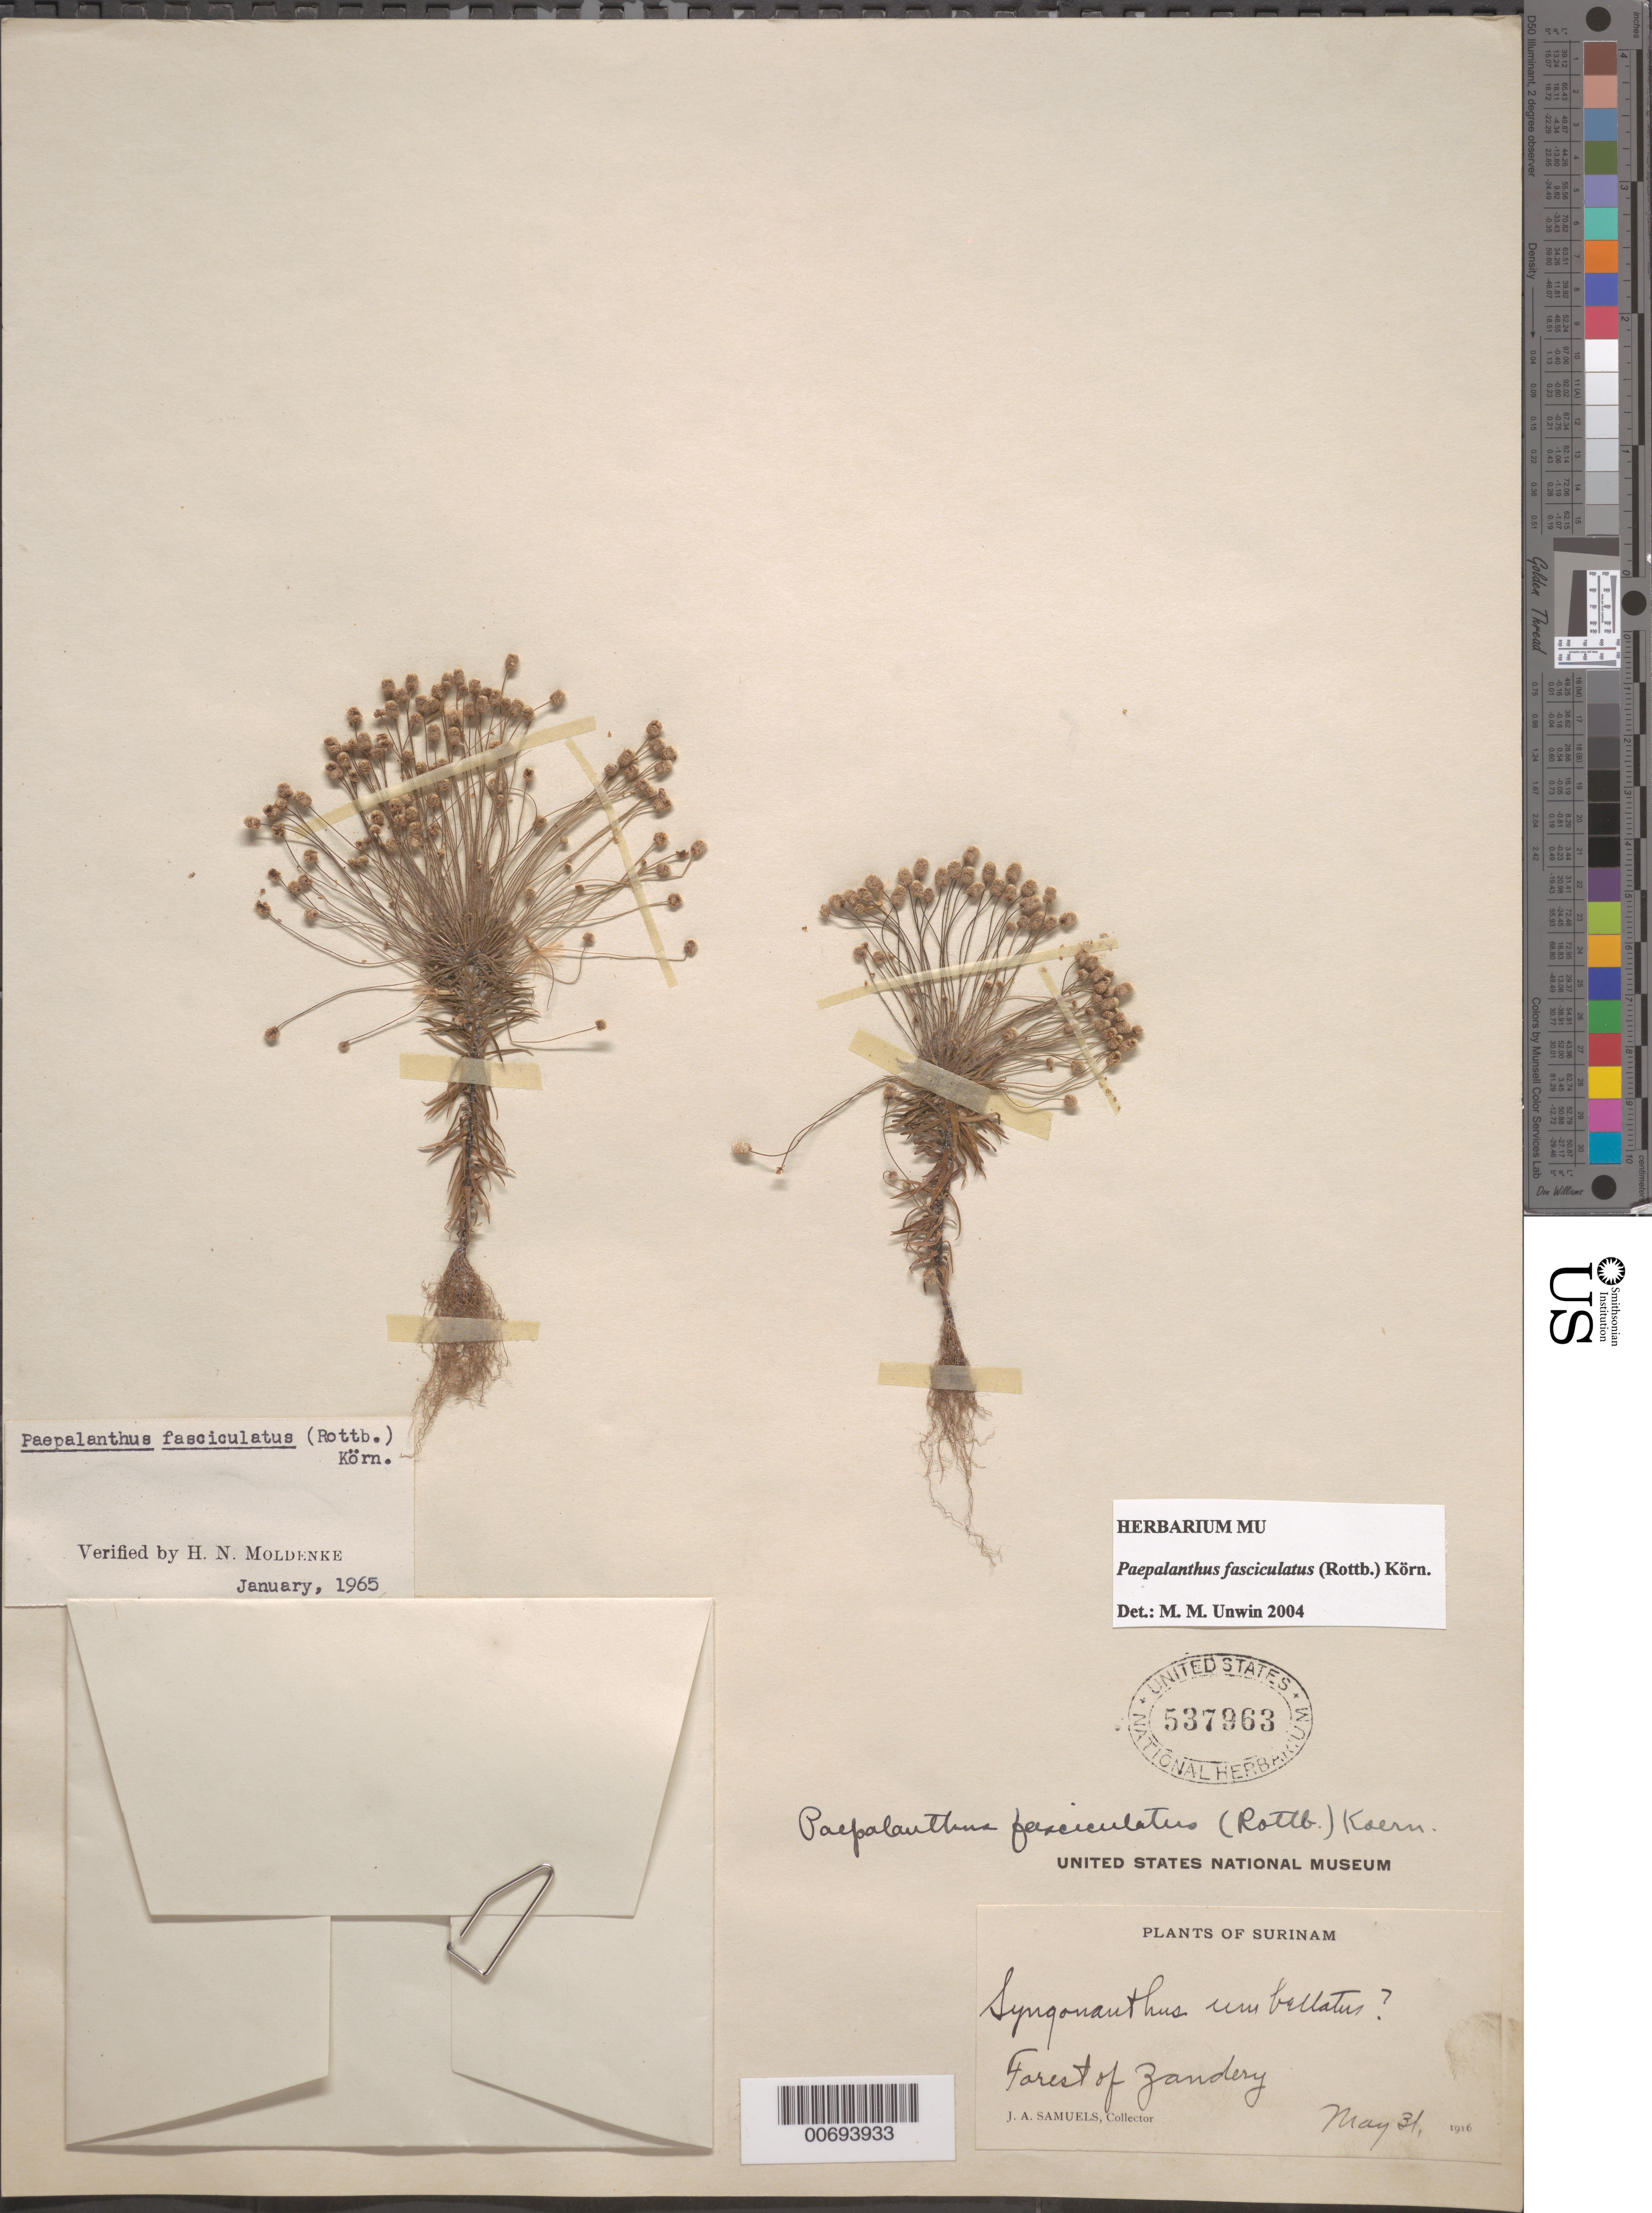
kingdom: Plantae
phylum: Tracheophyta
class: Liliopsida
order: Poales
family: Eriocaulaceae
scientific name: Giuliettia fasciculata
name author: (Rottb.) Andrino & Sano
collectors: J. A. Samuels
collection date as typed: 31-May-16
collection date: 1916-05-31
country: Suriname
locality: Forest of Zandery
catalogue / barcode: US 537963